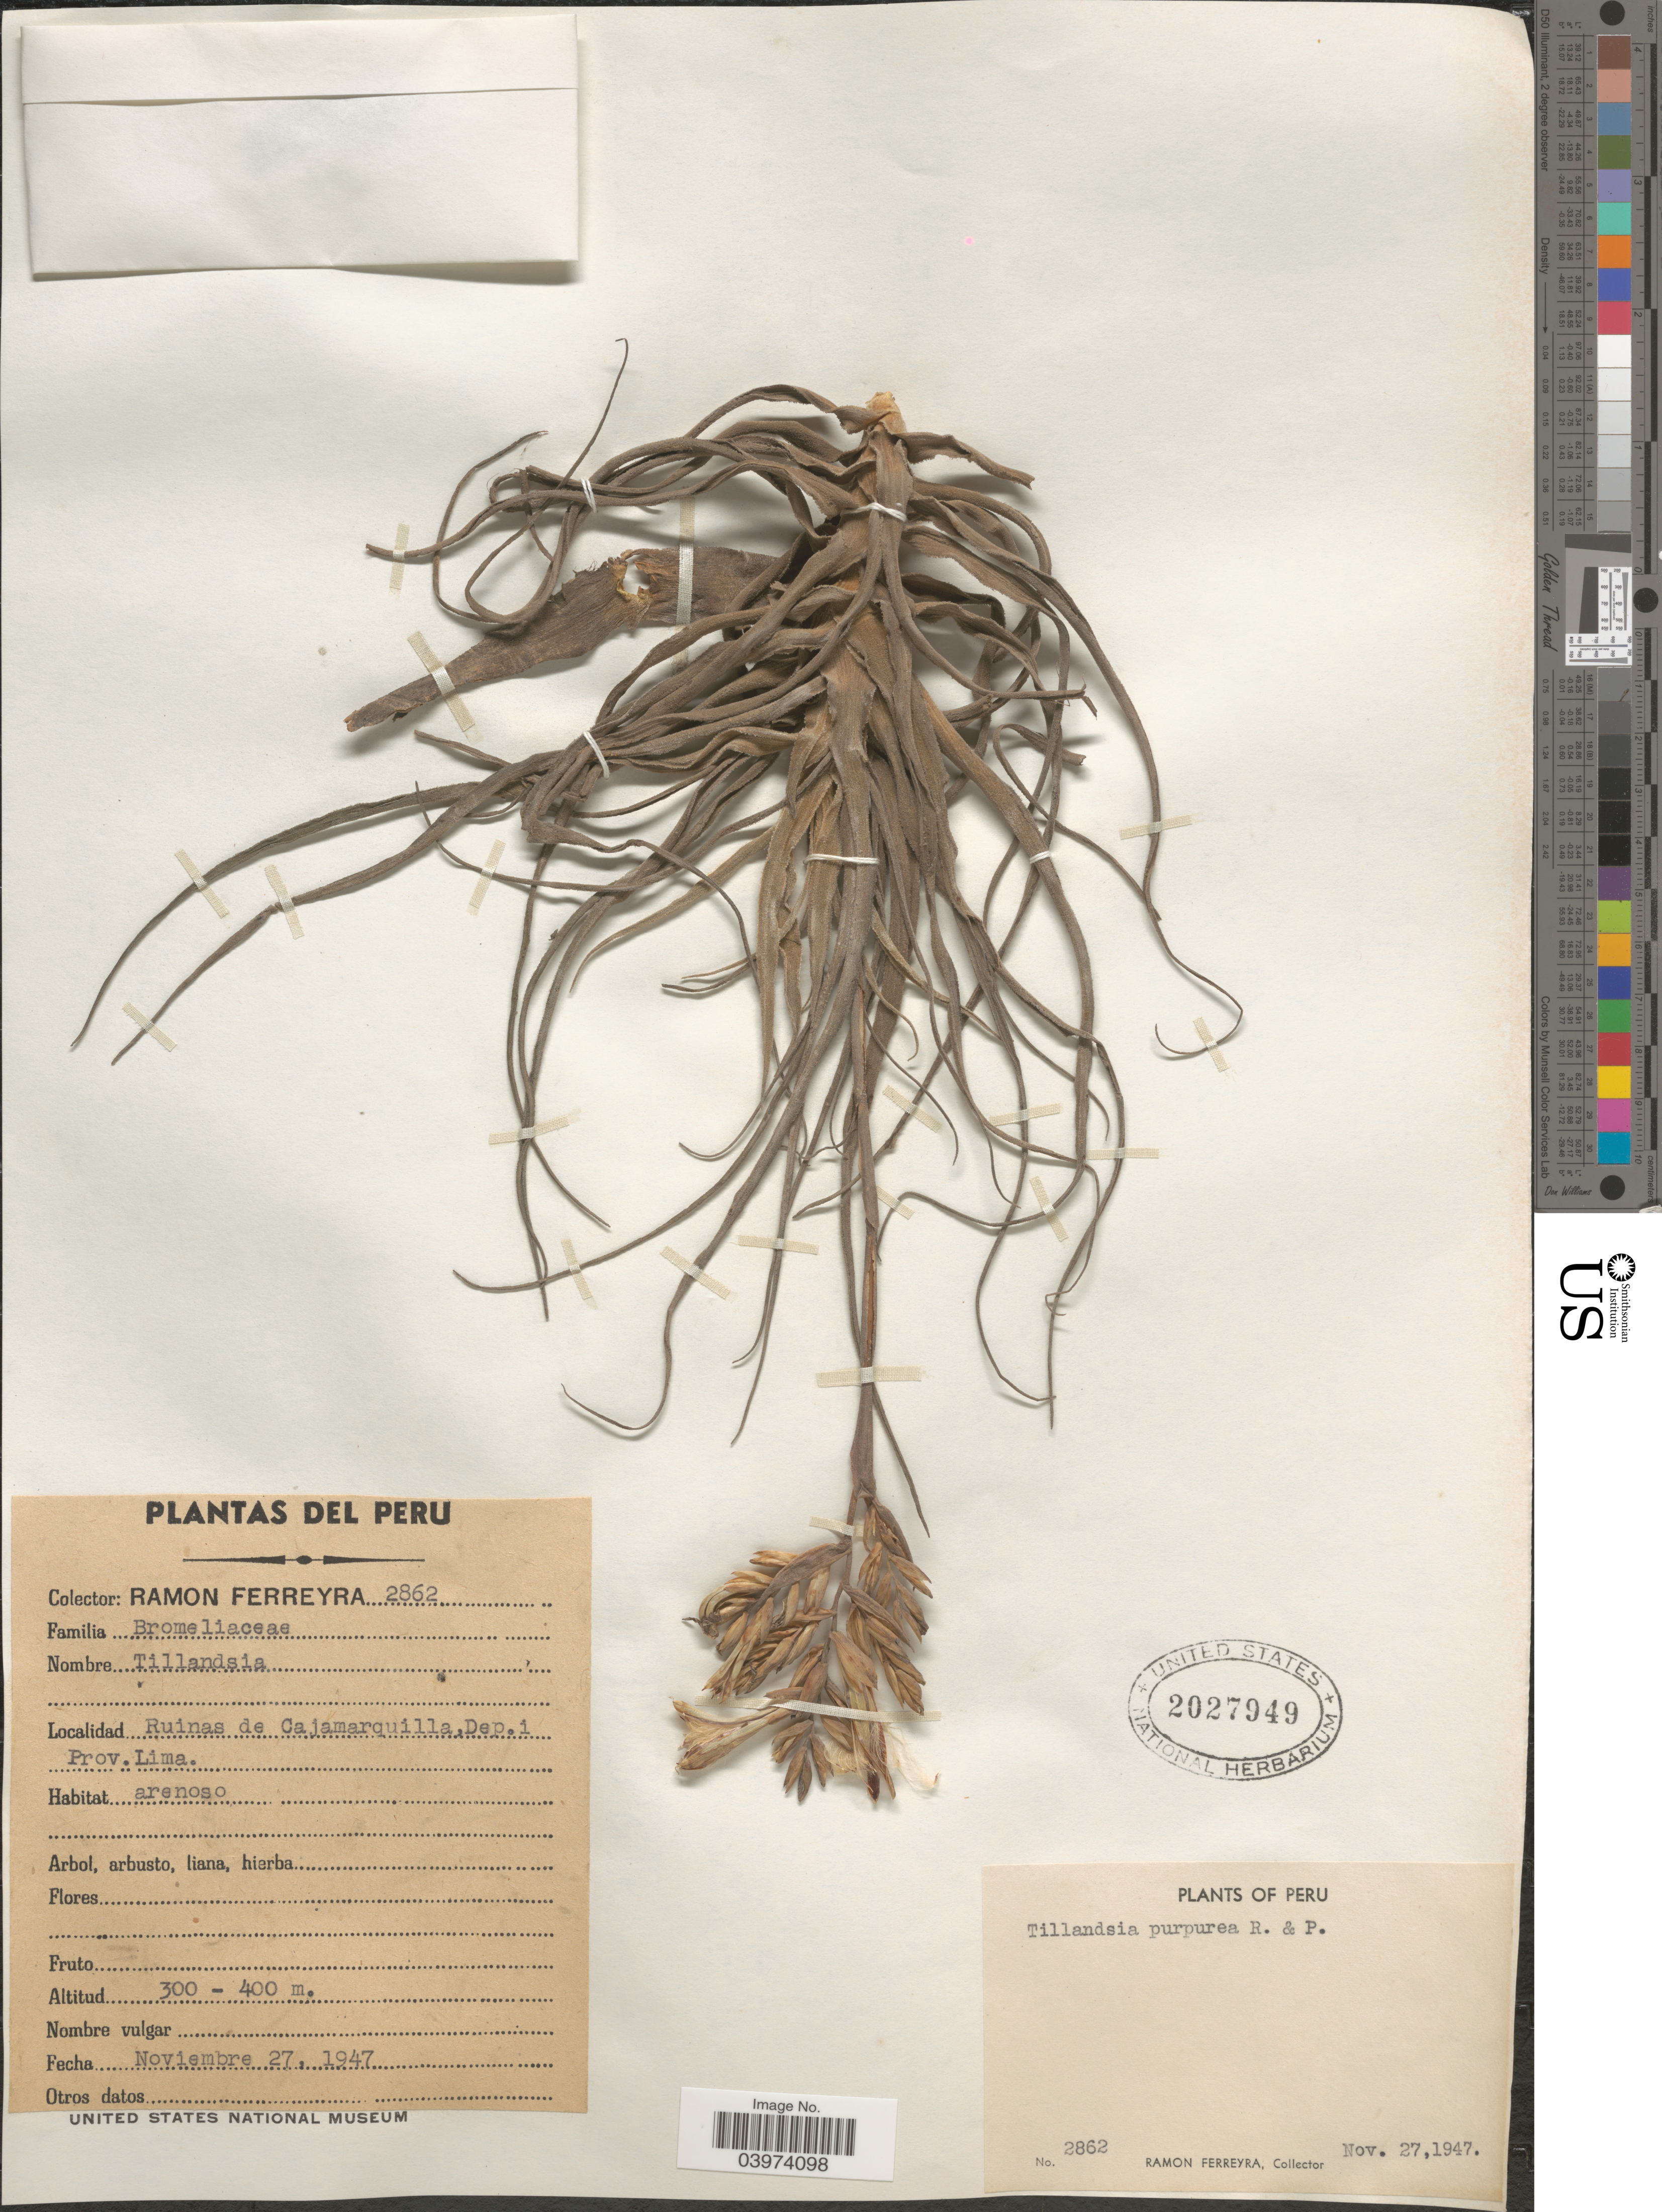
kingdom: Plantae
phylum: Tracheophyta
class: Liliopsida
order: Poales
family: Bromeliaceae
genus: Tillandsia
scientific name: Tillandsia purpurea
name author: Ruiz & Pav.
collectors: R. A. Ferreyra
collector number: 2862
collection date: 1947-11-27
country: Peru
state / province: Lima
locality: Ruinas de Cajamarquilla. Dep. i Prov. Lima.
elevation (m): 300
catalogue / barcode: US 2027949